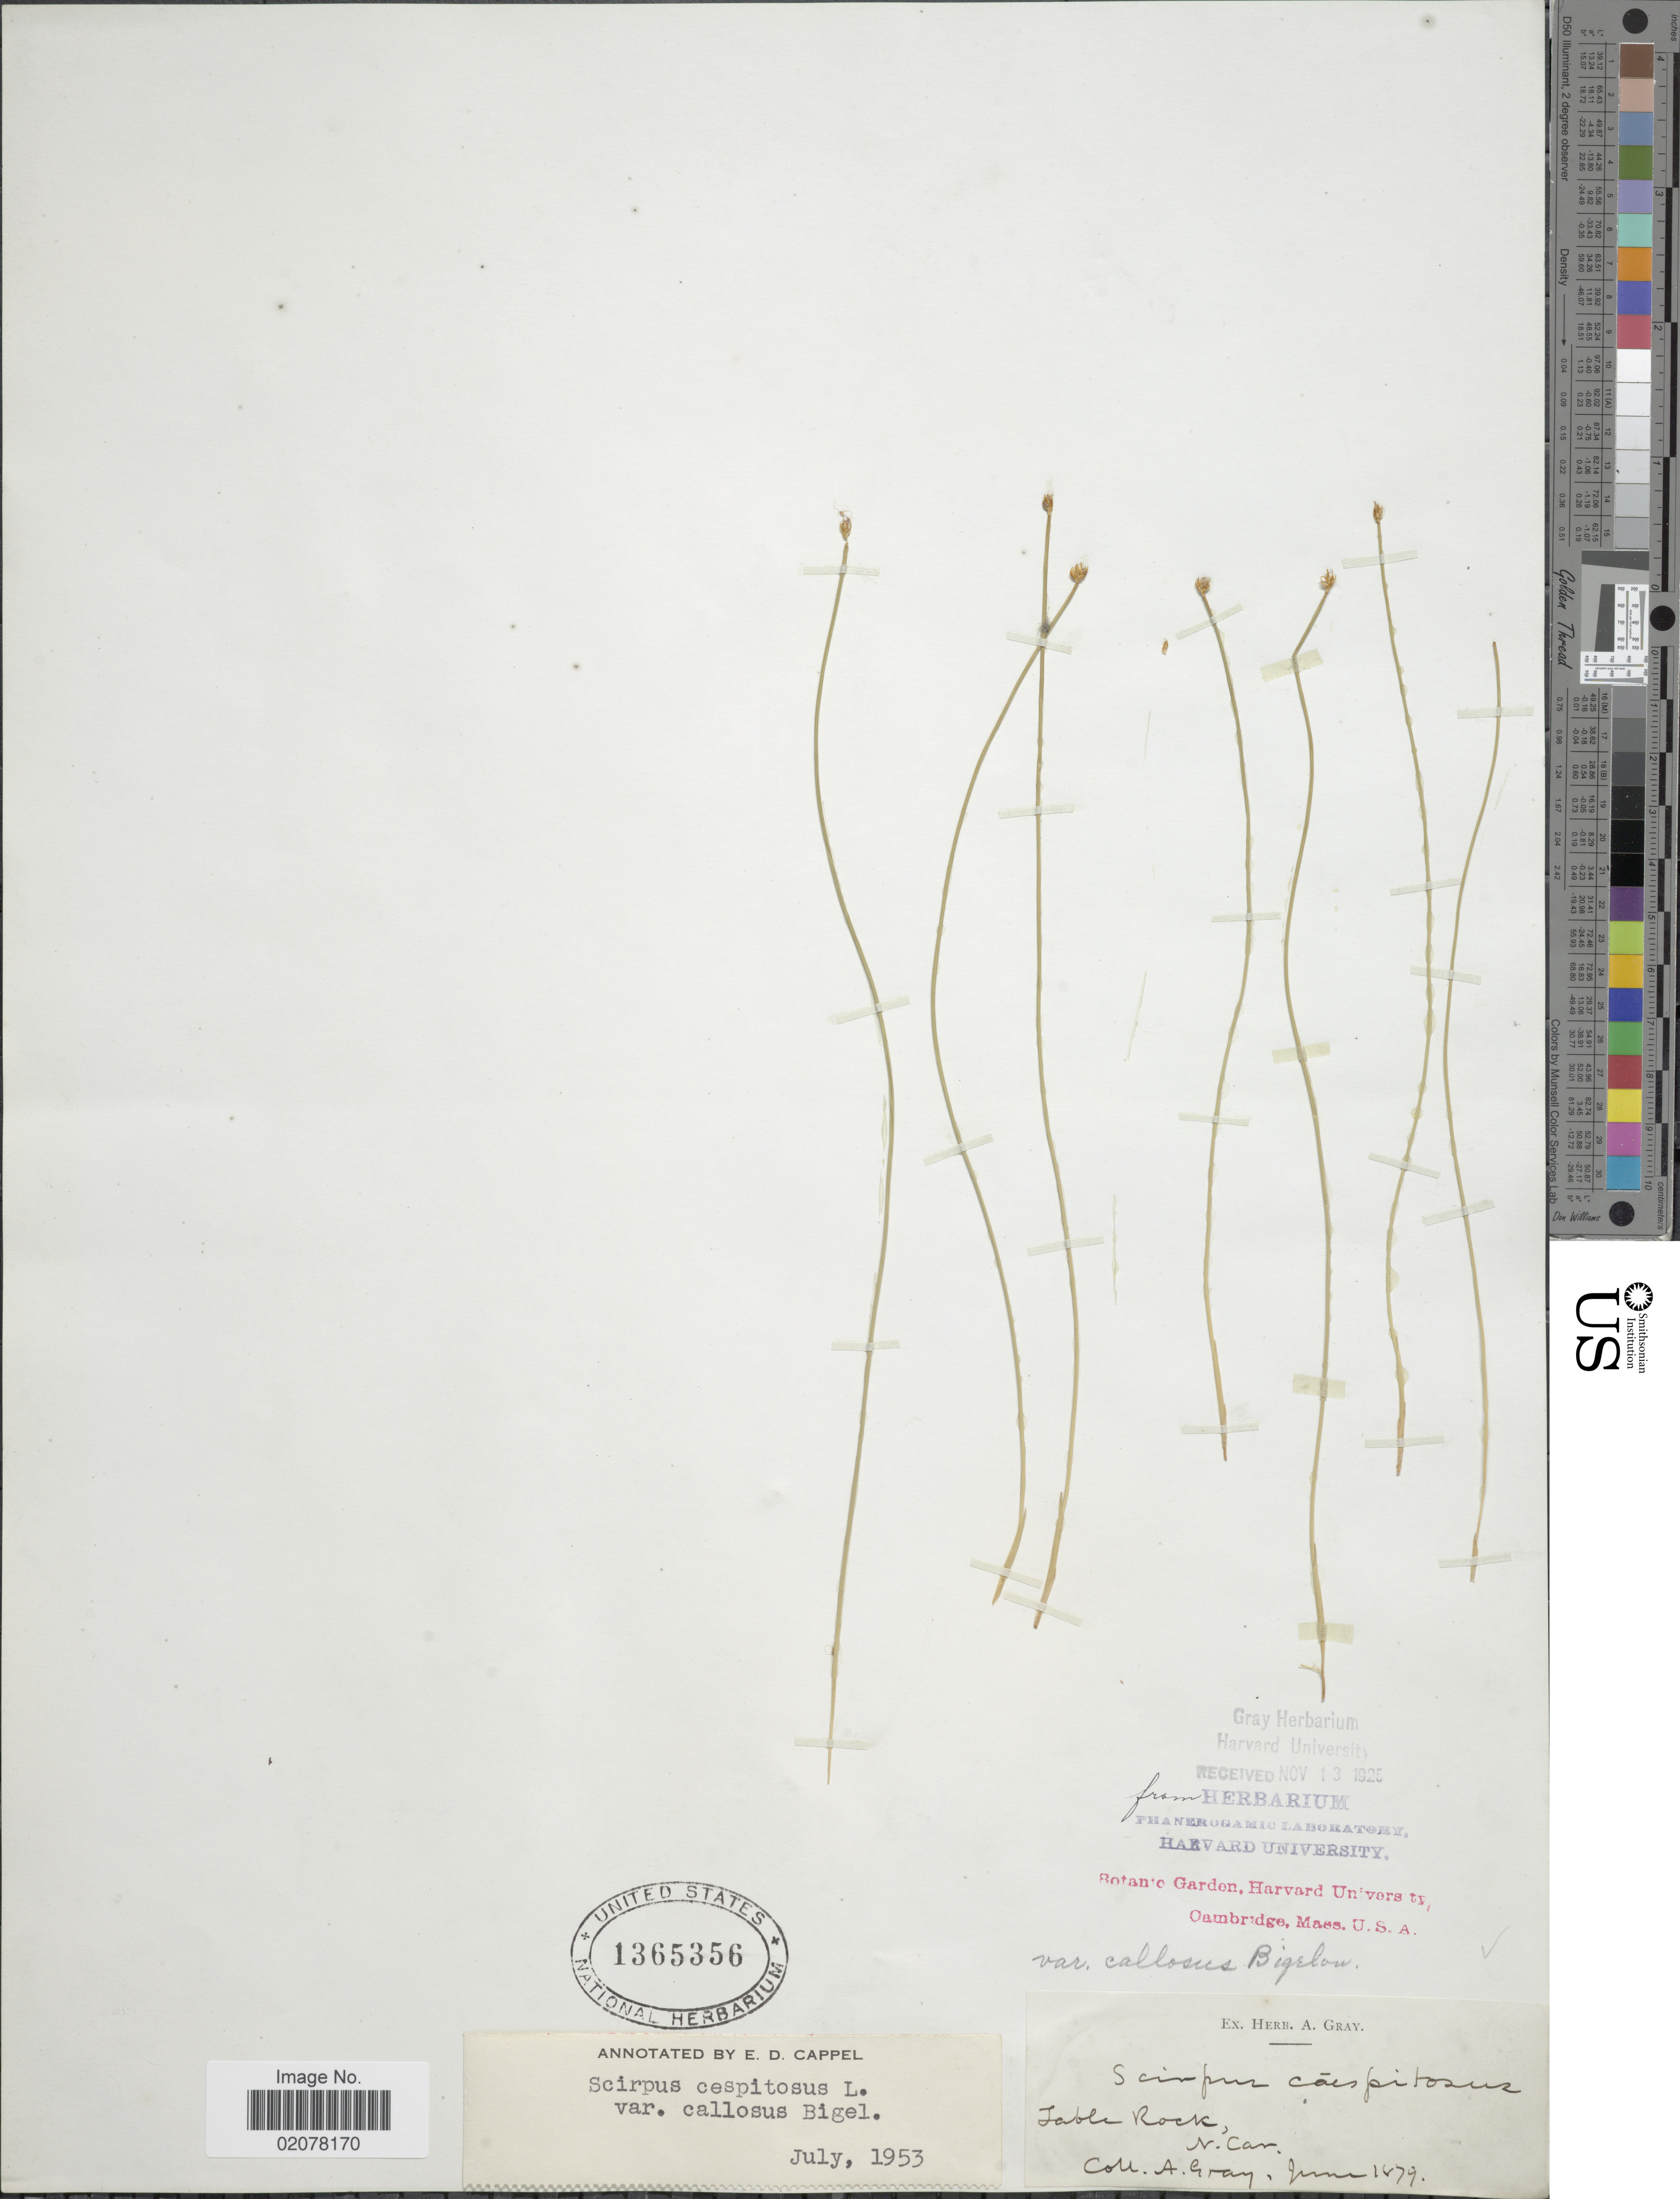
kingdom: Plantae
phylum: Tracheophyta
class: Liliopsida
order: Poales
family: Cyperaceae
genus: Trichophorum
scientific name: Trichophorum cespitosum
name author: (L.) Hartm.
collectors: A. Gray (herbarium)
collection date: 1879-06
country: United States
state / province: North Carolina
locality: Table Rock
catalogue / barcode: US 1365356